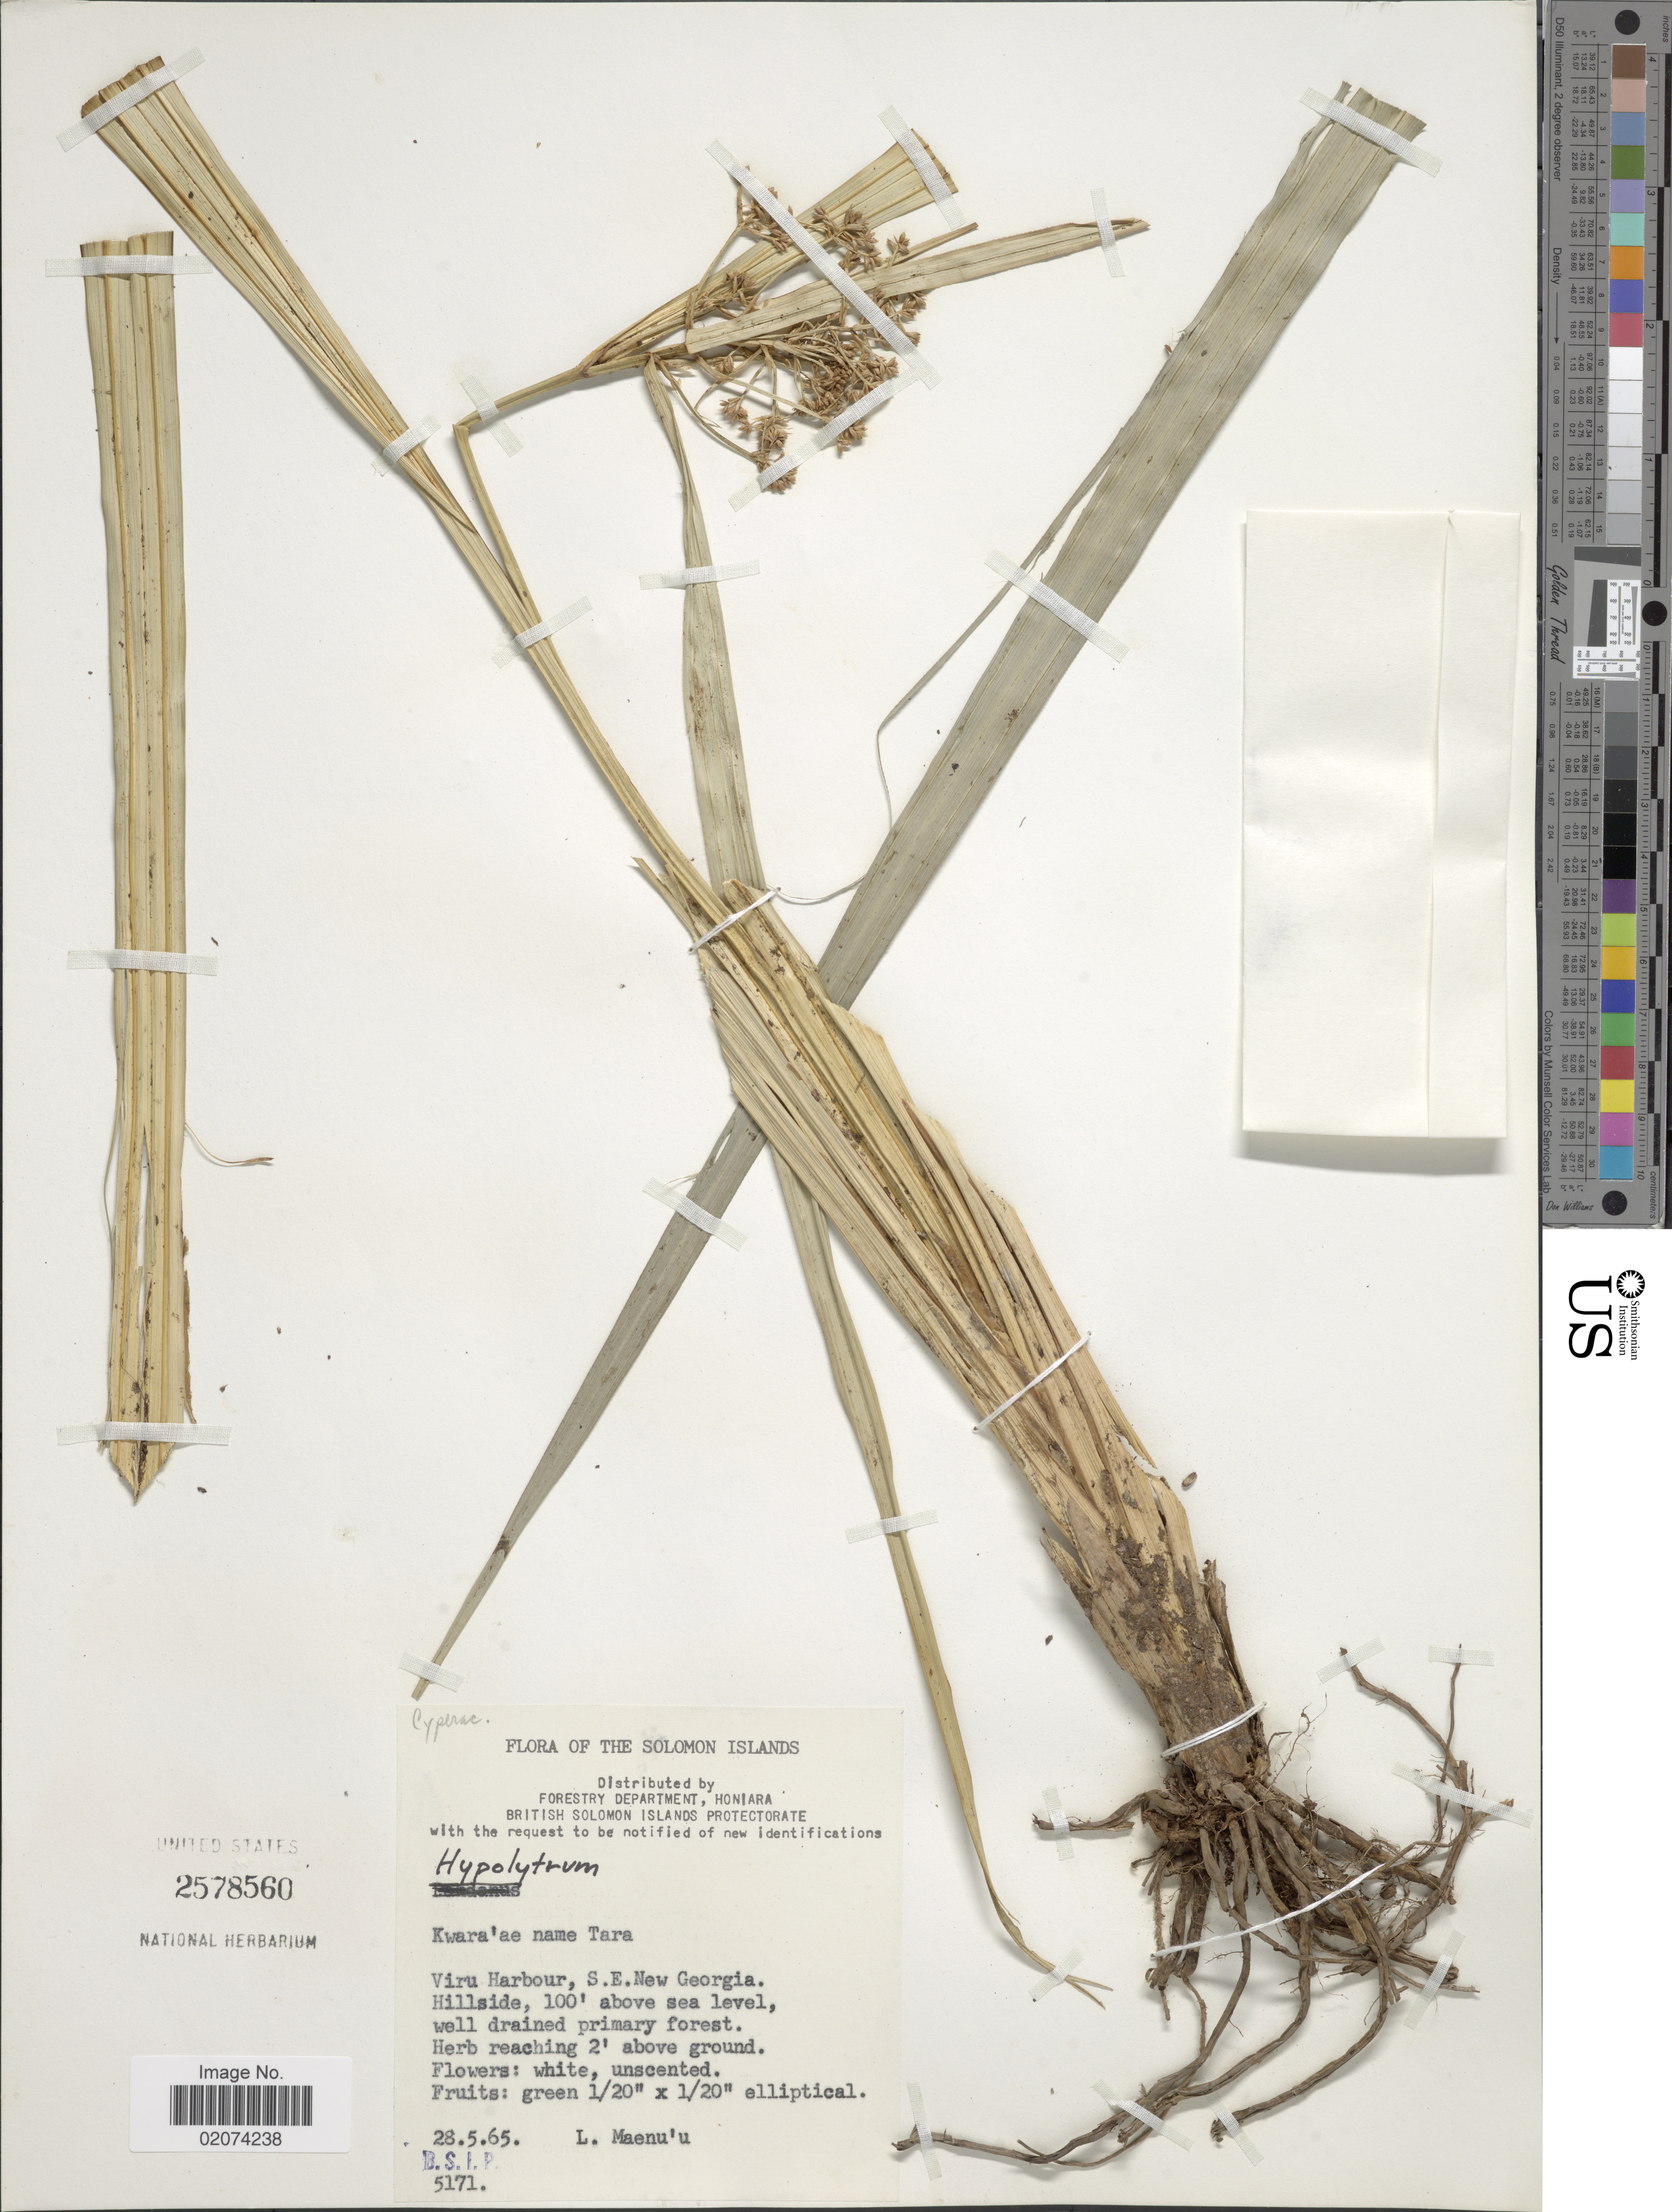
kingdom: Plantae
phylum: Tracheophyta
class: Liliopsida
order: Poales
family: Cyperaceae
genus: Hypolytrum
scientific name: Hypolytrum nemorum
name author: (Vahl) Spreng.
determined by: Strong, Mark T., (BOT), Smithsonian Institution - National Museum of Natural History (UNITED STATES)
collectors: L. Maenu'u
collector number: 5171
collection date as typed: Transcribed d/m/y: 28/5/65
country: Solomon Islands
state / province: Solomon Islands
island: New Georgia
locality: Viru Harbour, S. E. New Georgia. Hillside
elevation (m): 30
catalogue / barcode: US 2578560